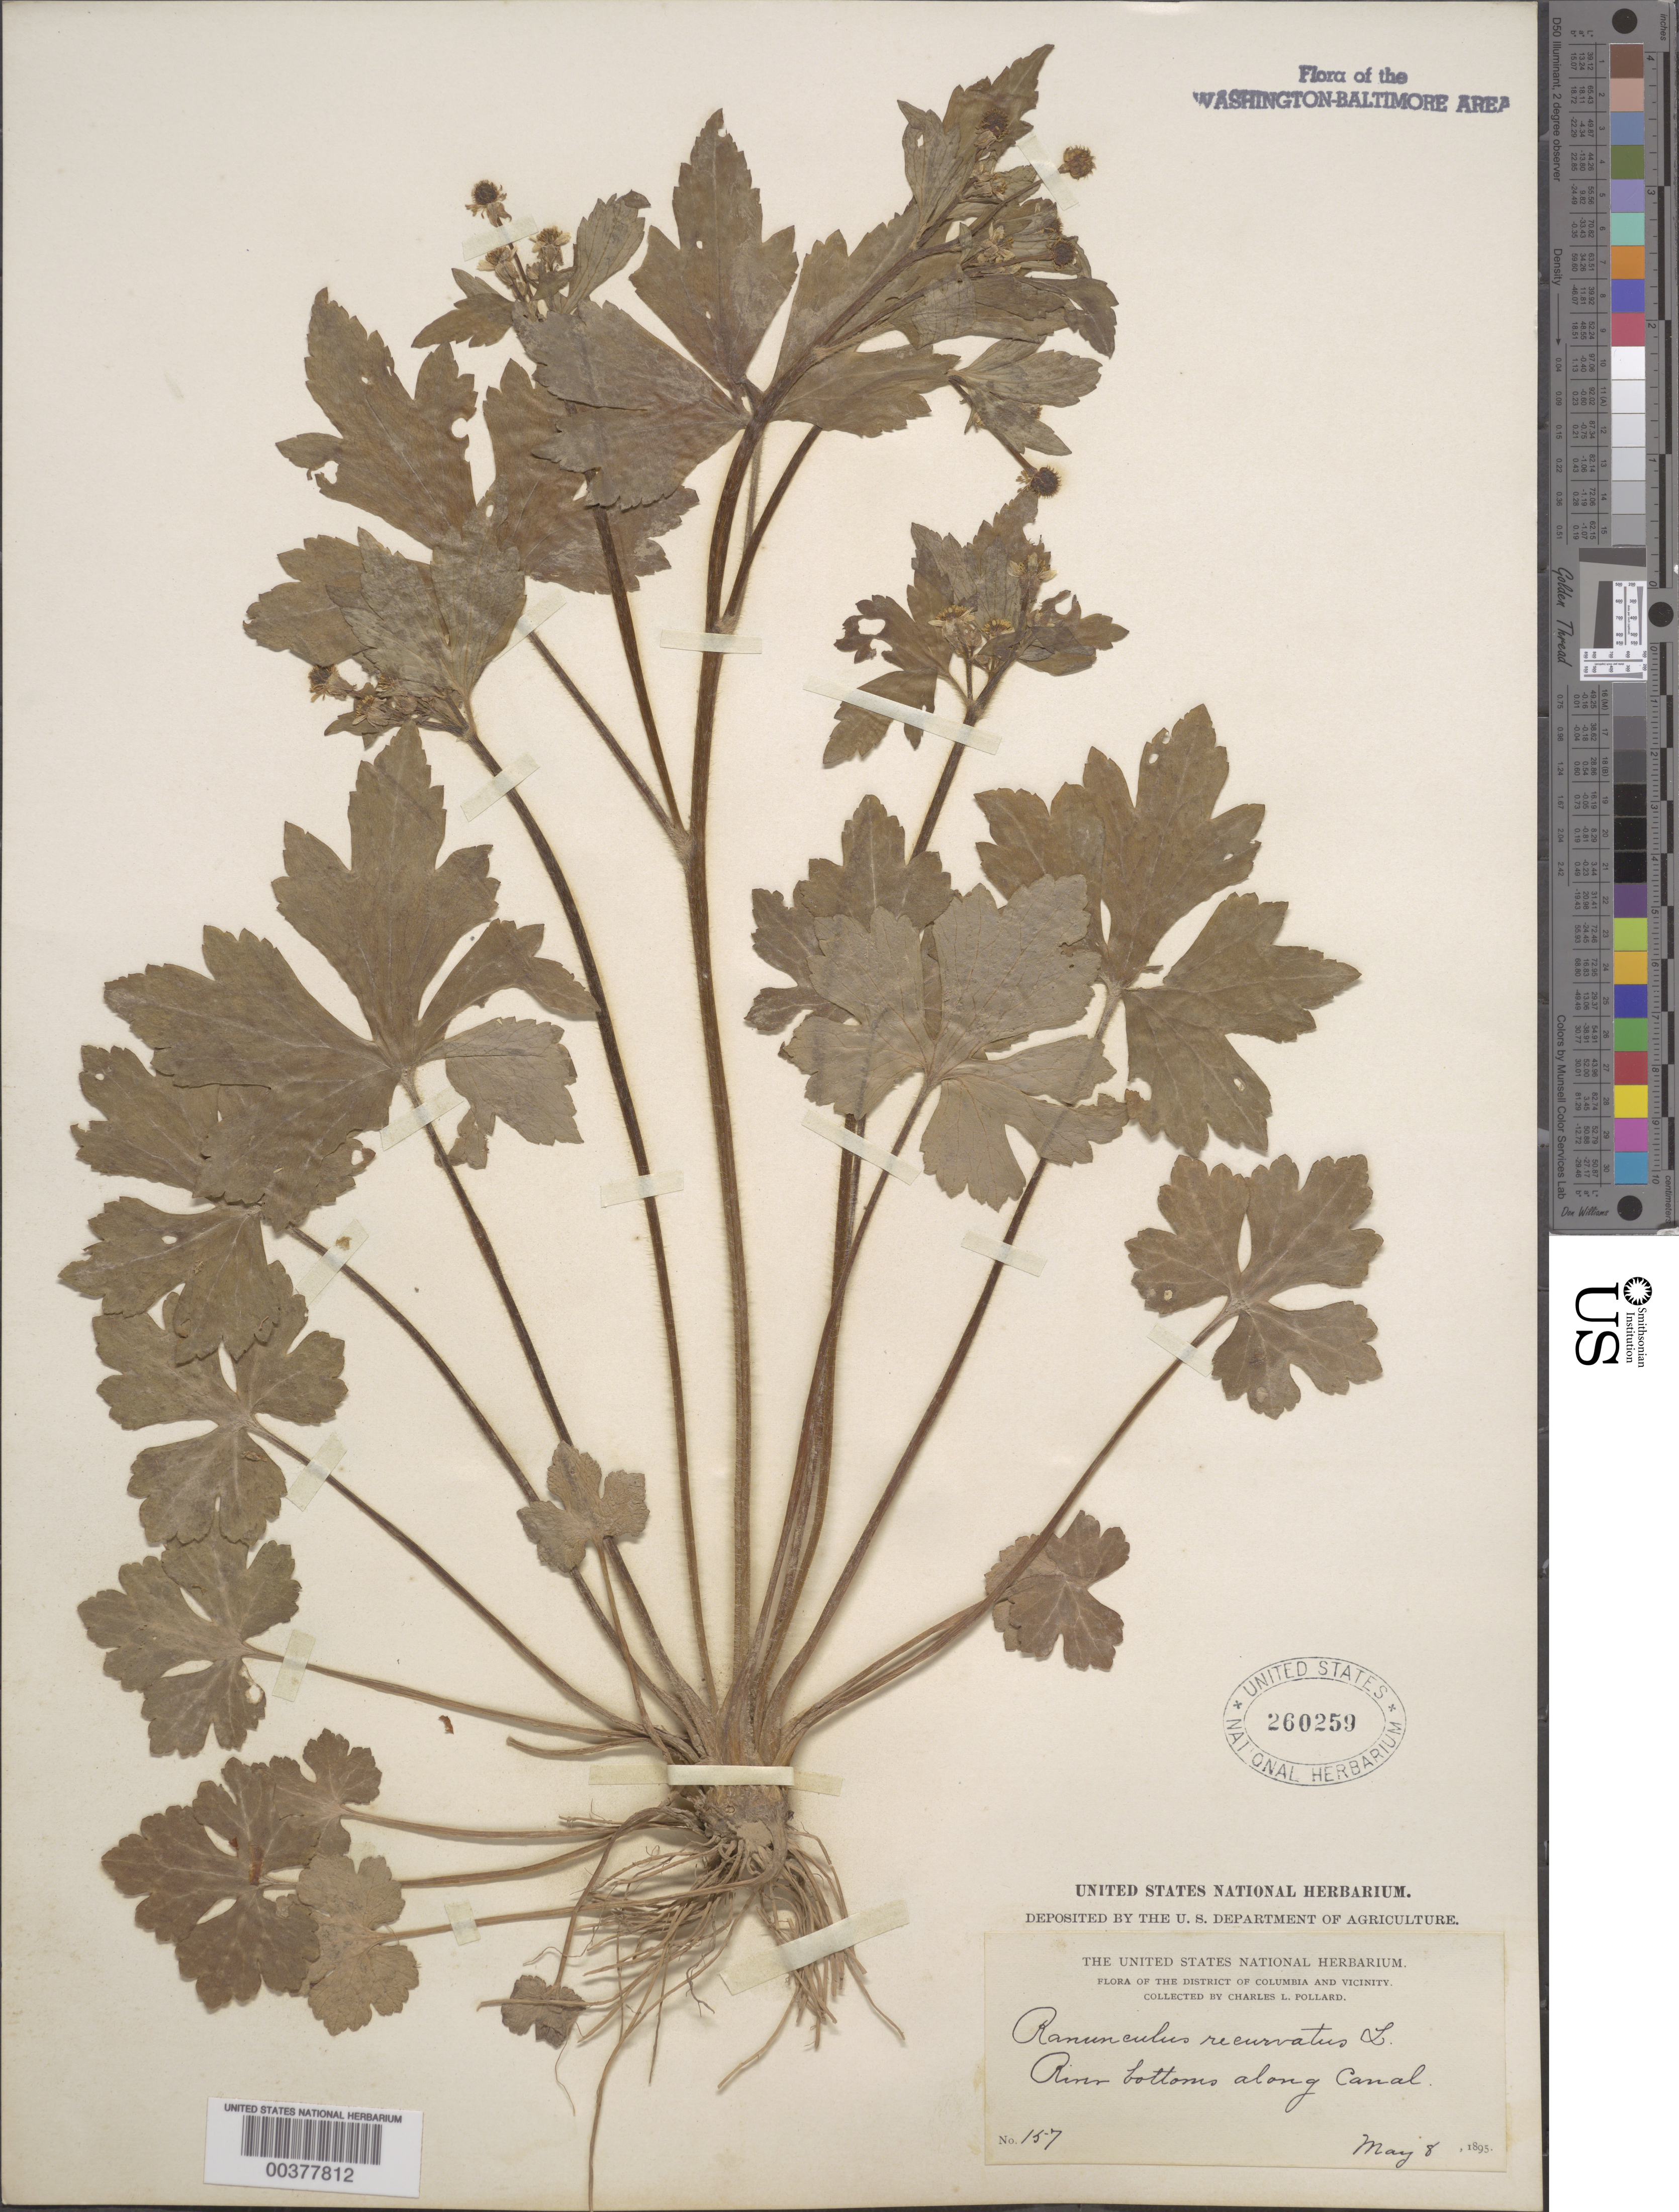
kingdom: Plantae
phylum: Tracheophyta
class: Magnoliopsida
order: Ranunculales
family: Ranunculaceae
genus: Ranunculus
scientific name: Ranunculus recurvatus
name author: Poir.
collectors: C. L. Pollard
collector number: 157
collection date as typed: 08 May 1895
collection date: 1895-05-08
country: United States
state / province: District of Columbia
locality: Potomac River Bottoms along Canal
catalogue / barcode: US 260259